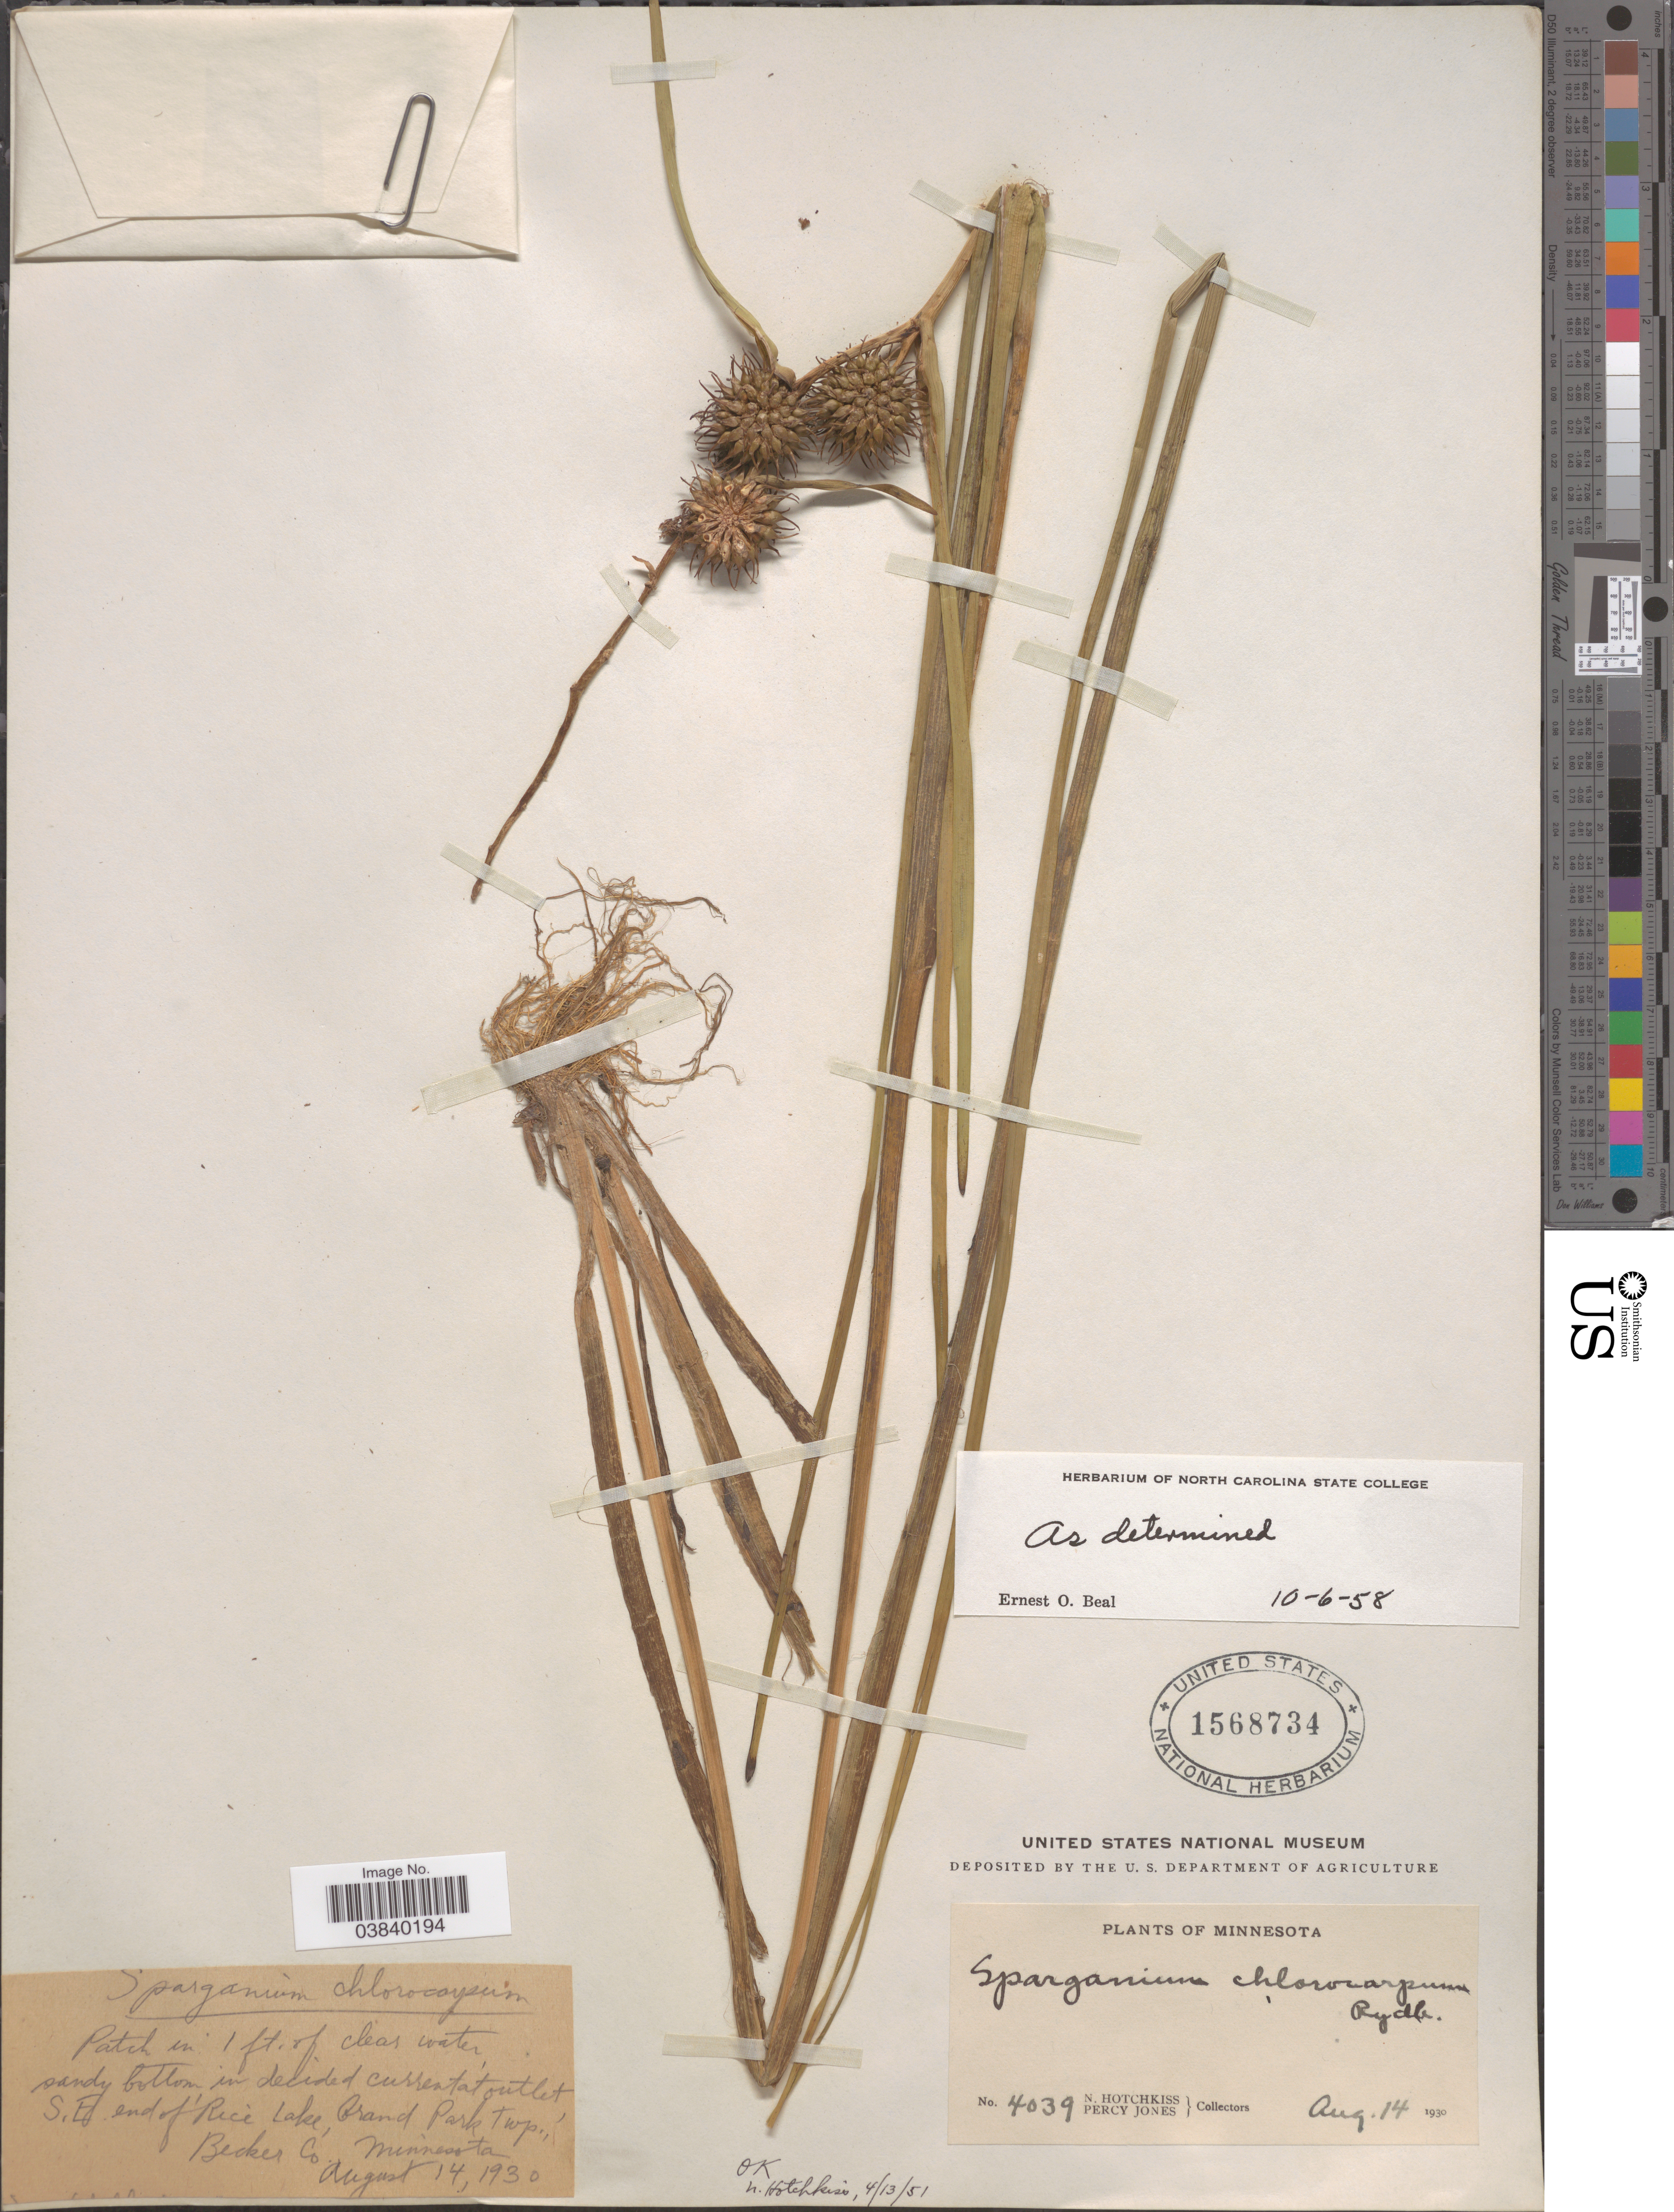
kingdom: Plantae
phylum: Tracheophyta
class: Liliopsida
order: Poales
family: Typhaceae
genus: Sparganium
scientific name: Sparganium chlorocarpum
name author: Rydb.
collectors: N. Hotchkiss & P. Jones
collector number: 4039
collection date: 1930-08-14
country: United States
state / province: Minnesota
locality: S.E. end of Rice Lake, Grant park twp., Becker Co.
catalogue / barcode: US 1568734